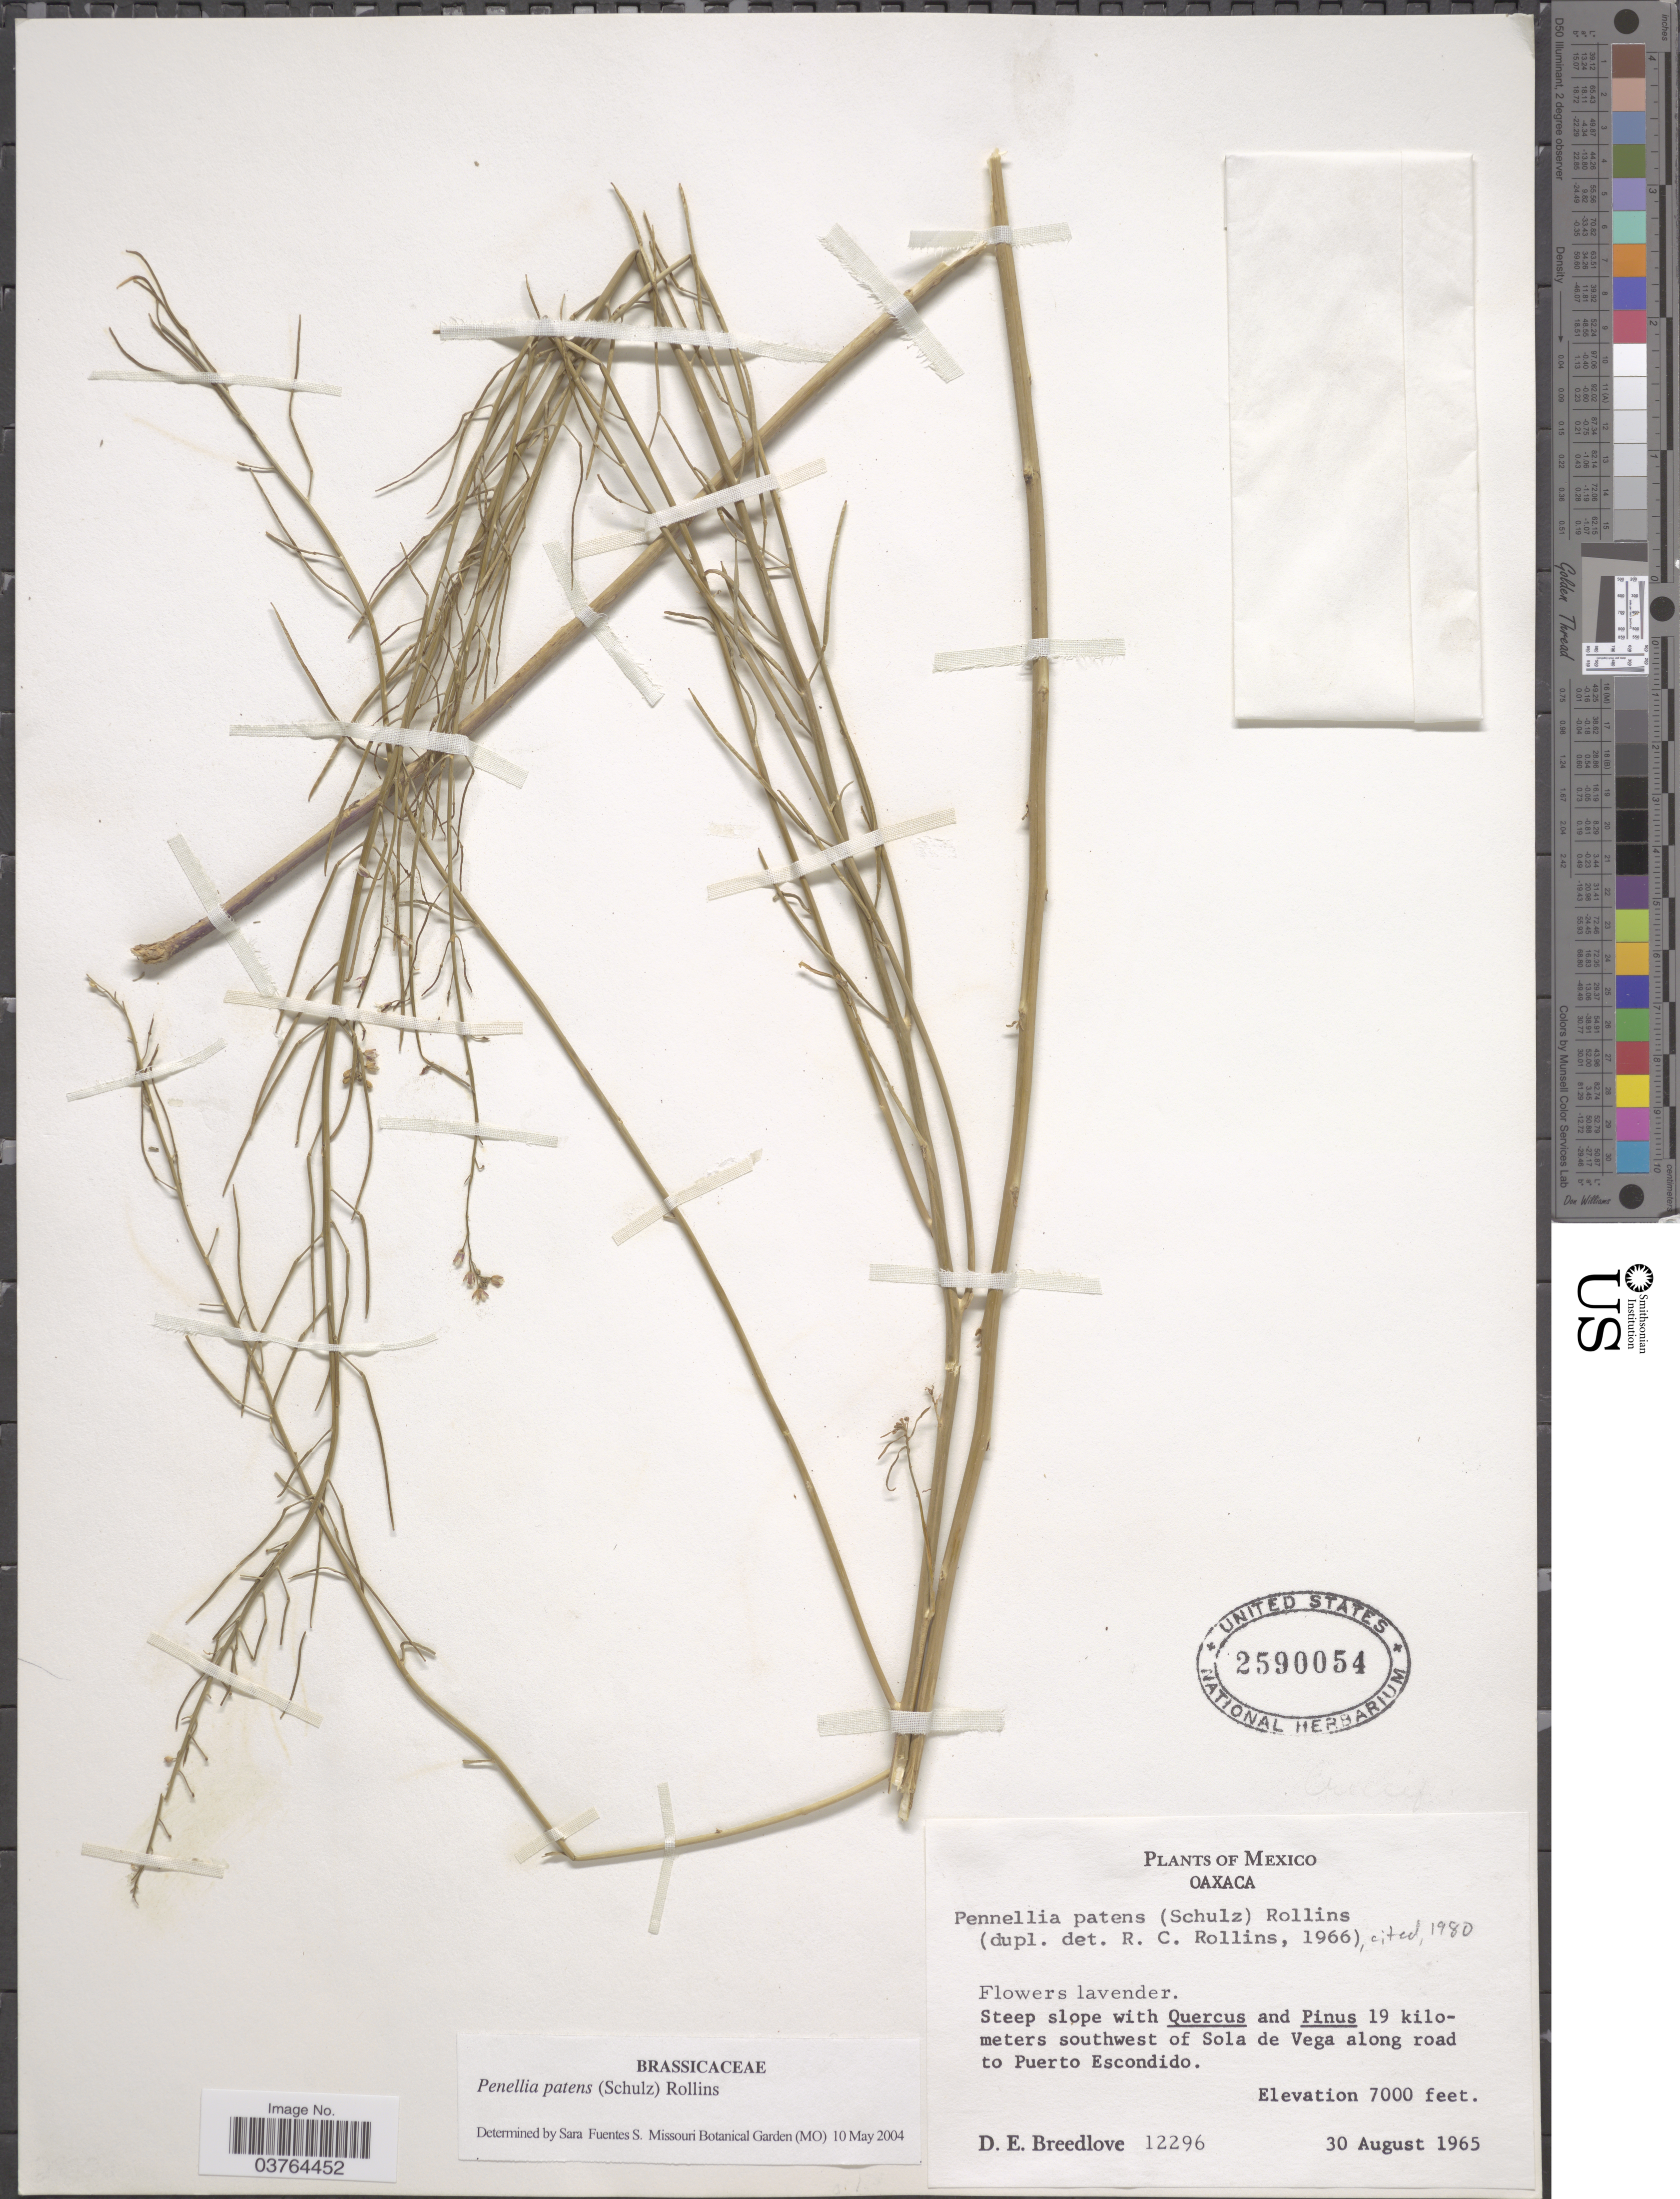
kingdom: Plantae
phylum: Tracheophyta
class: Magnoliopsida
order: Brassicales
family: Brassicaceae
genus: Pennellia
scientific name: Pennellia patens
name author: (O.E. Schulz) Rollins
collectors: D. E. Breedlove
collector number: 12296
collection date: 1965-08-30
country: Mexico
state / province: Oaxaca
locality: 19 kilometers southwest of Sola de Vega along road to Puerto Escondido.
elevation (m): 2134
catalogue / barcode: US 2590054